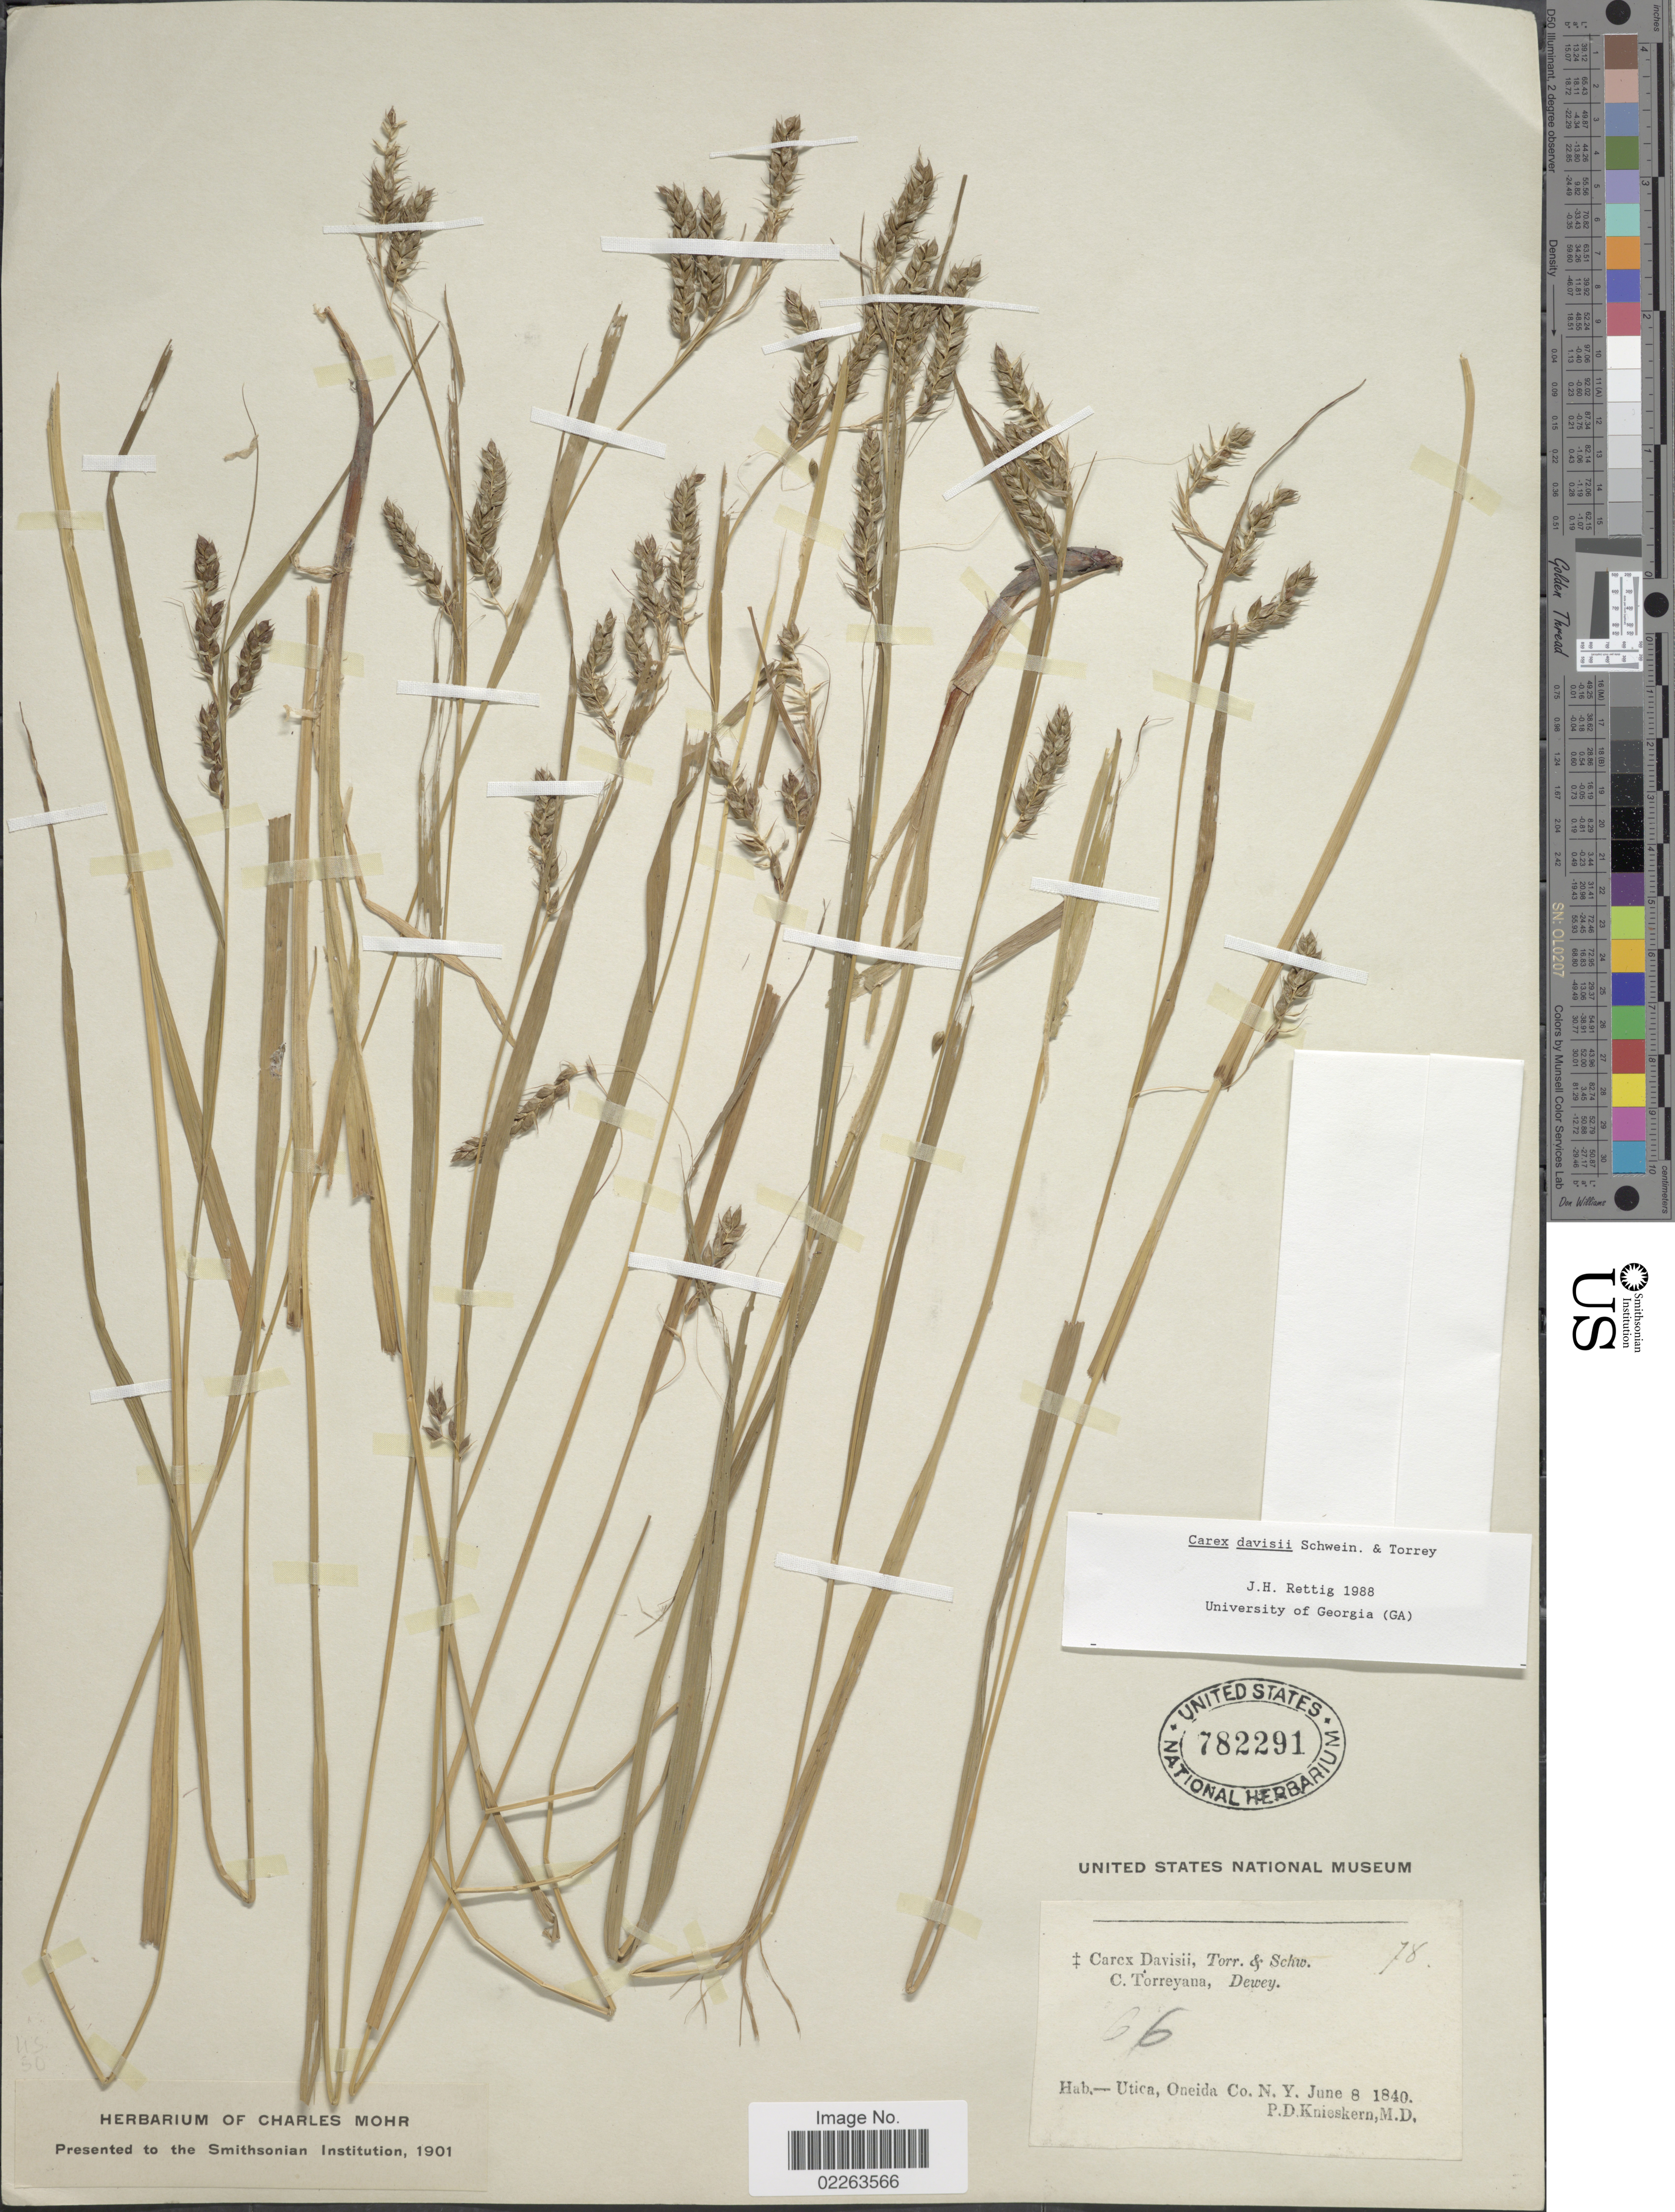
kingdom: Plantae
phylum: Tracheophyta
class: Liliopsida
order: Poales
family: Cyperaceae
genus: Carex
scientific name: Carex davisii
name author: Schwein. & Torr.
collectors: P. D. Knieskern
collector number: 66/78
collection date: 1840-06-08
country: United States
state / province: New York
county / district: Oneida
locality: Utica, Oneida Co.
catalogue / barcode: US 782291